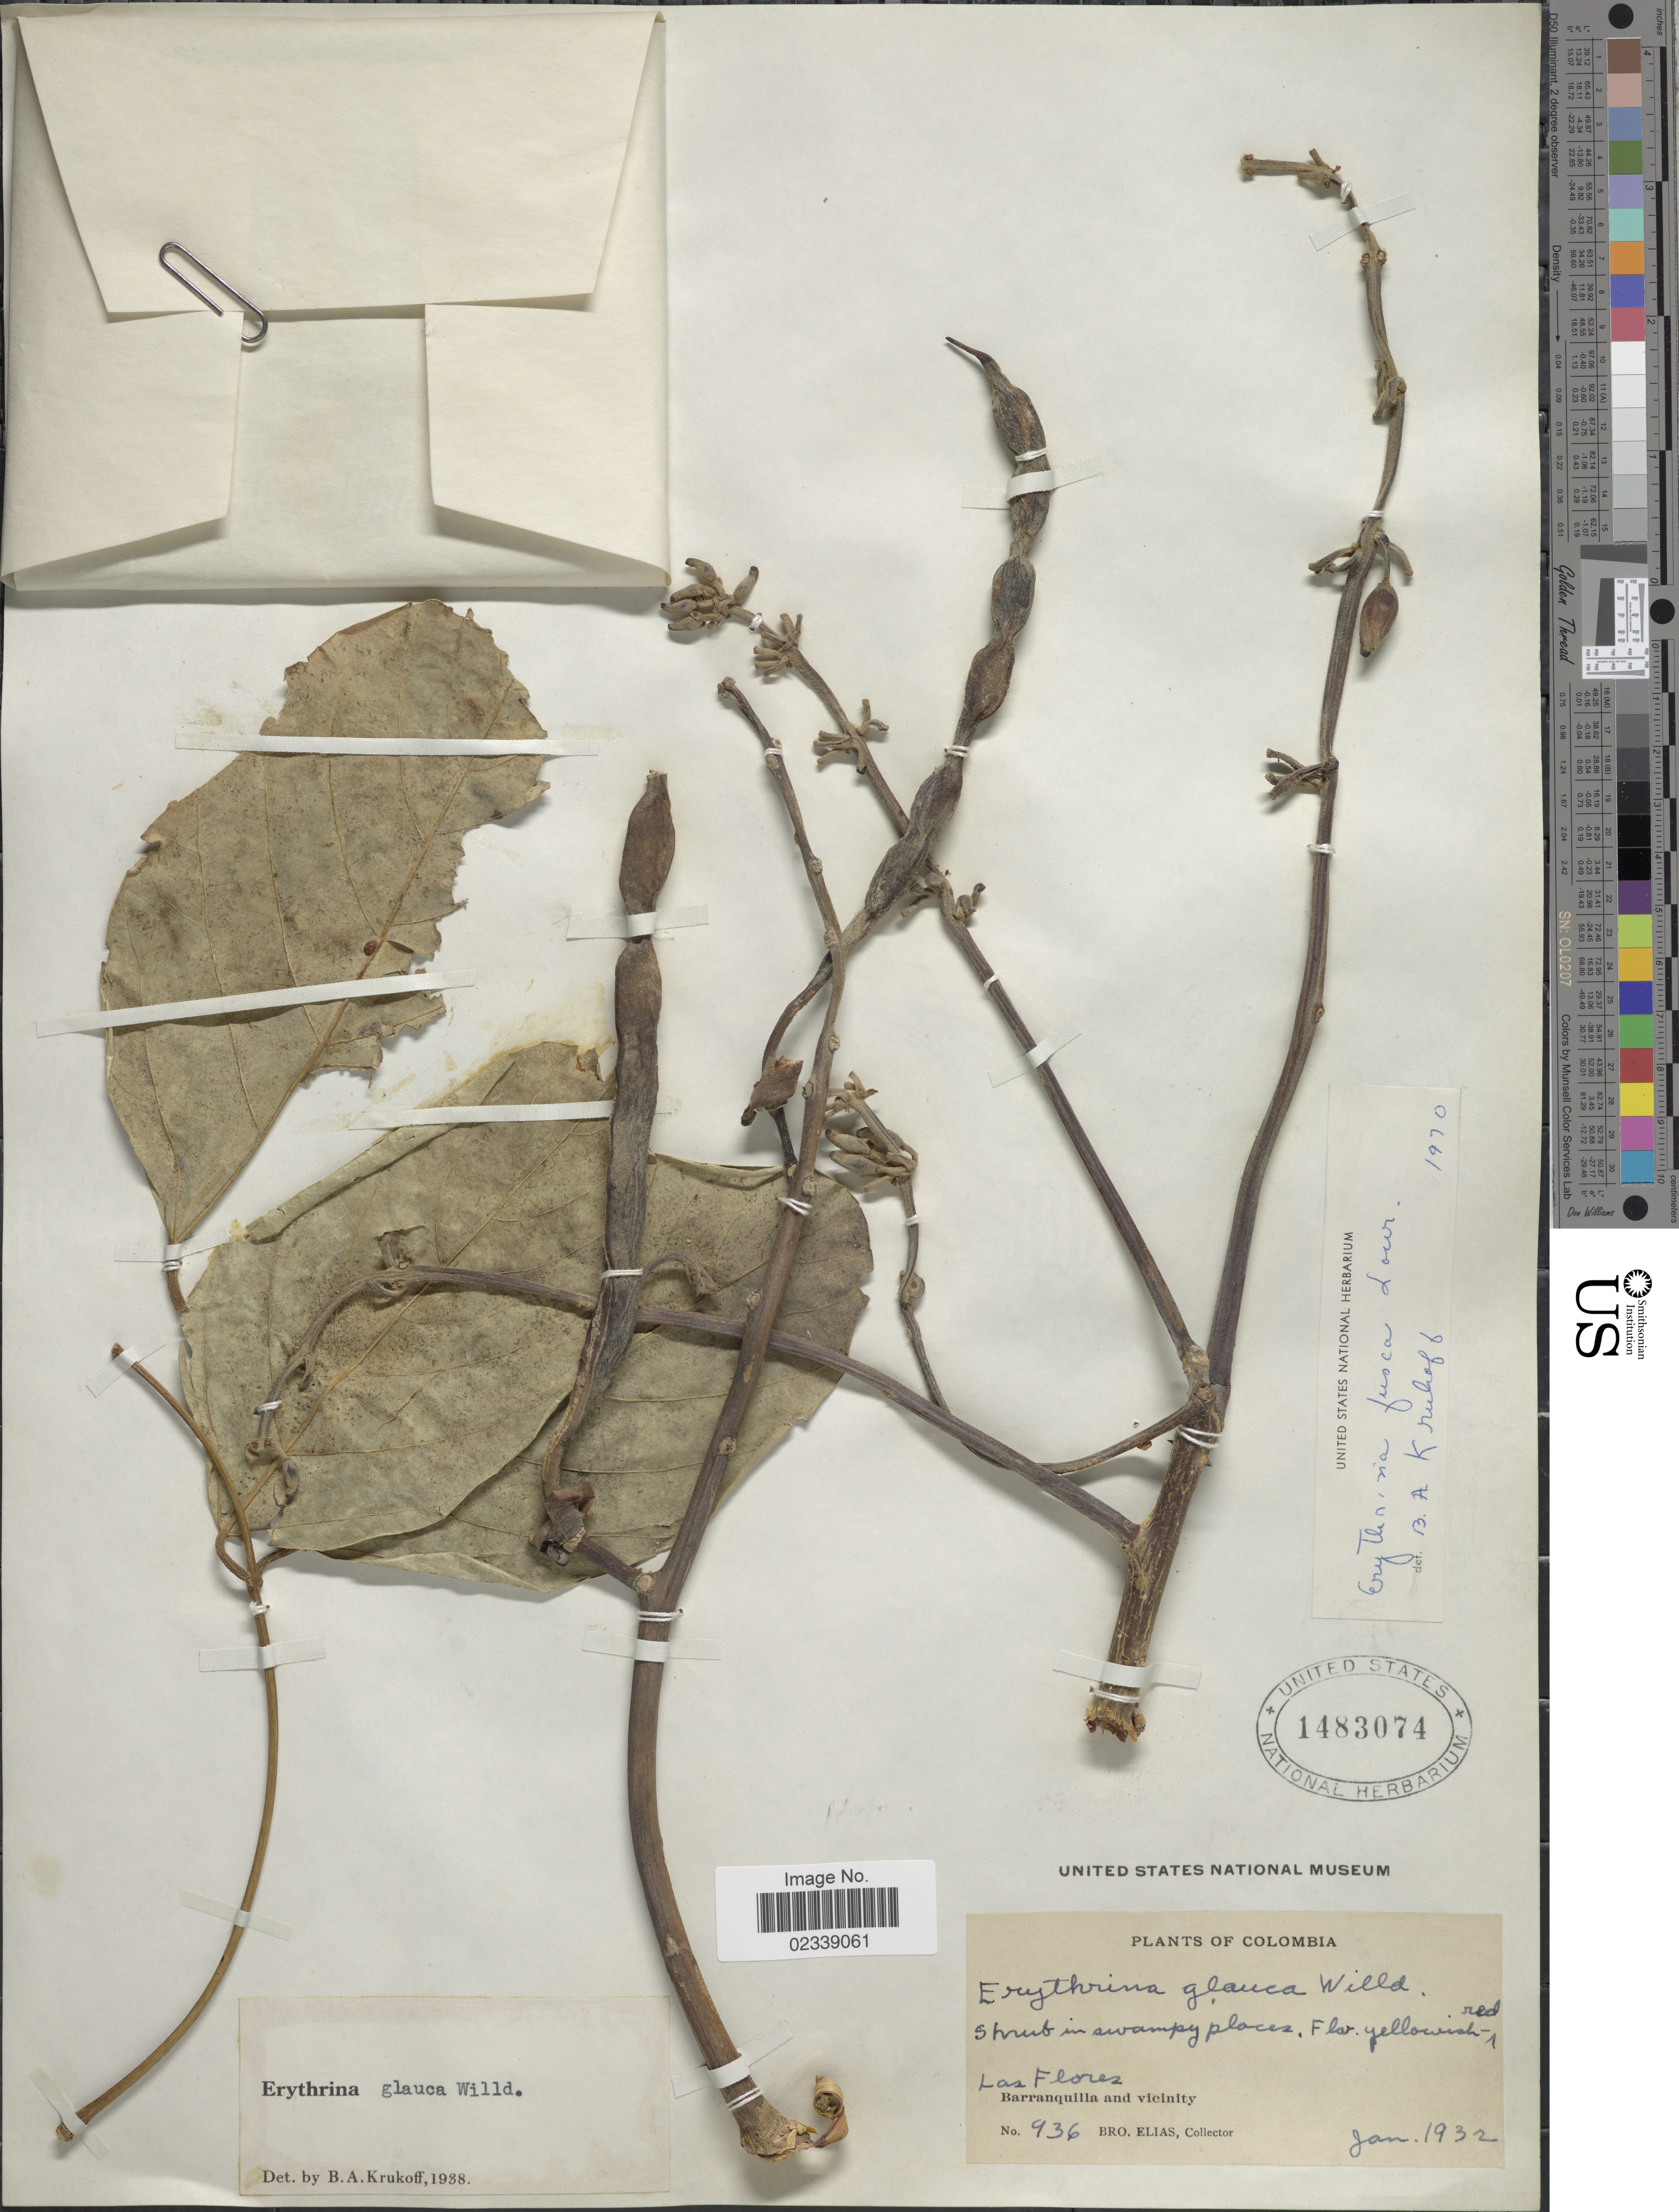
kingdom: Plantae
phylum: Tracheophyta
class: Magnoliopsida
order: Fabales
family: Fabaceae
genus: Erythrina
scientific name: Erythrina fusca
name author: Lour.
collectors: Bro. Elias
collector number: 936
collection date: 1932-01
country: Colombia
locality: In swampy places, Las Flores, Barranquilla and vicinity.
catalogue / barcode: US 1483074